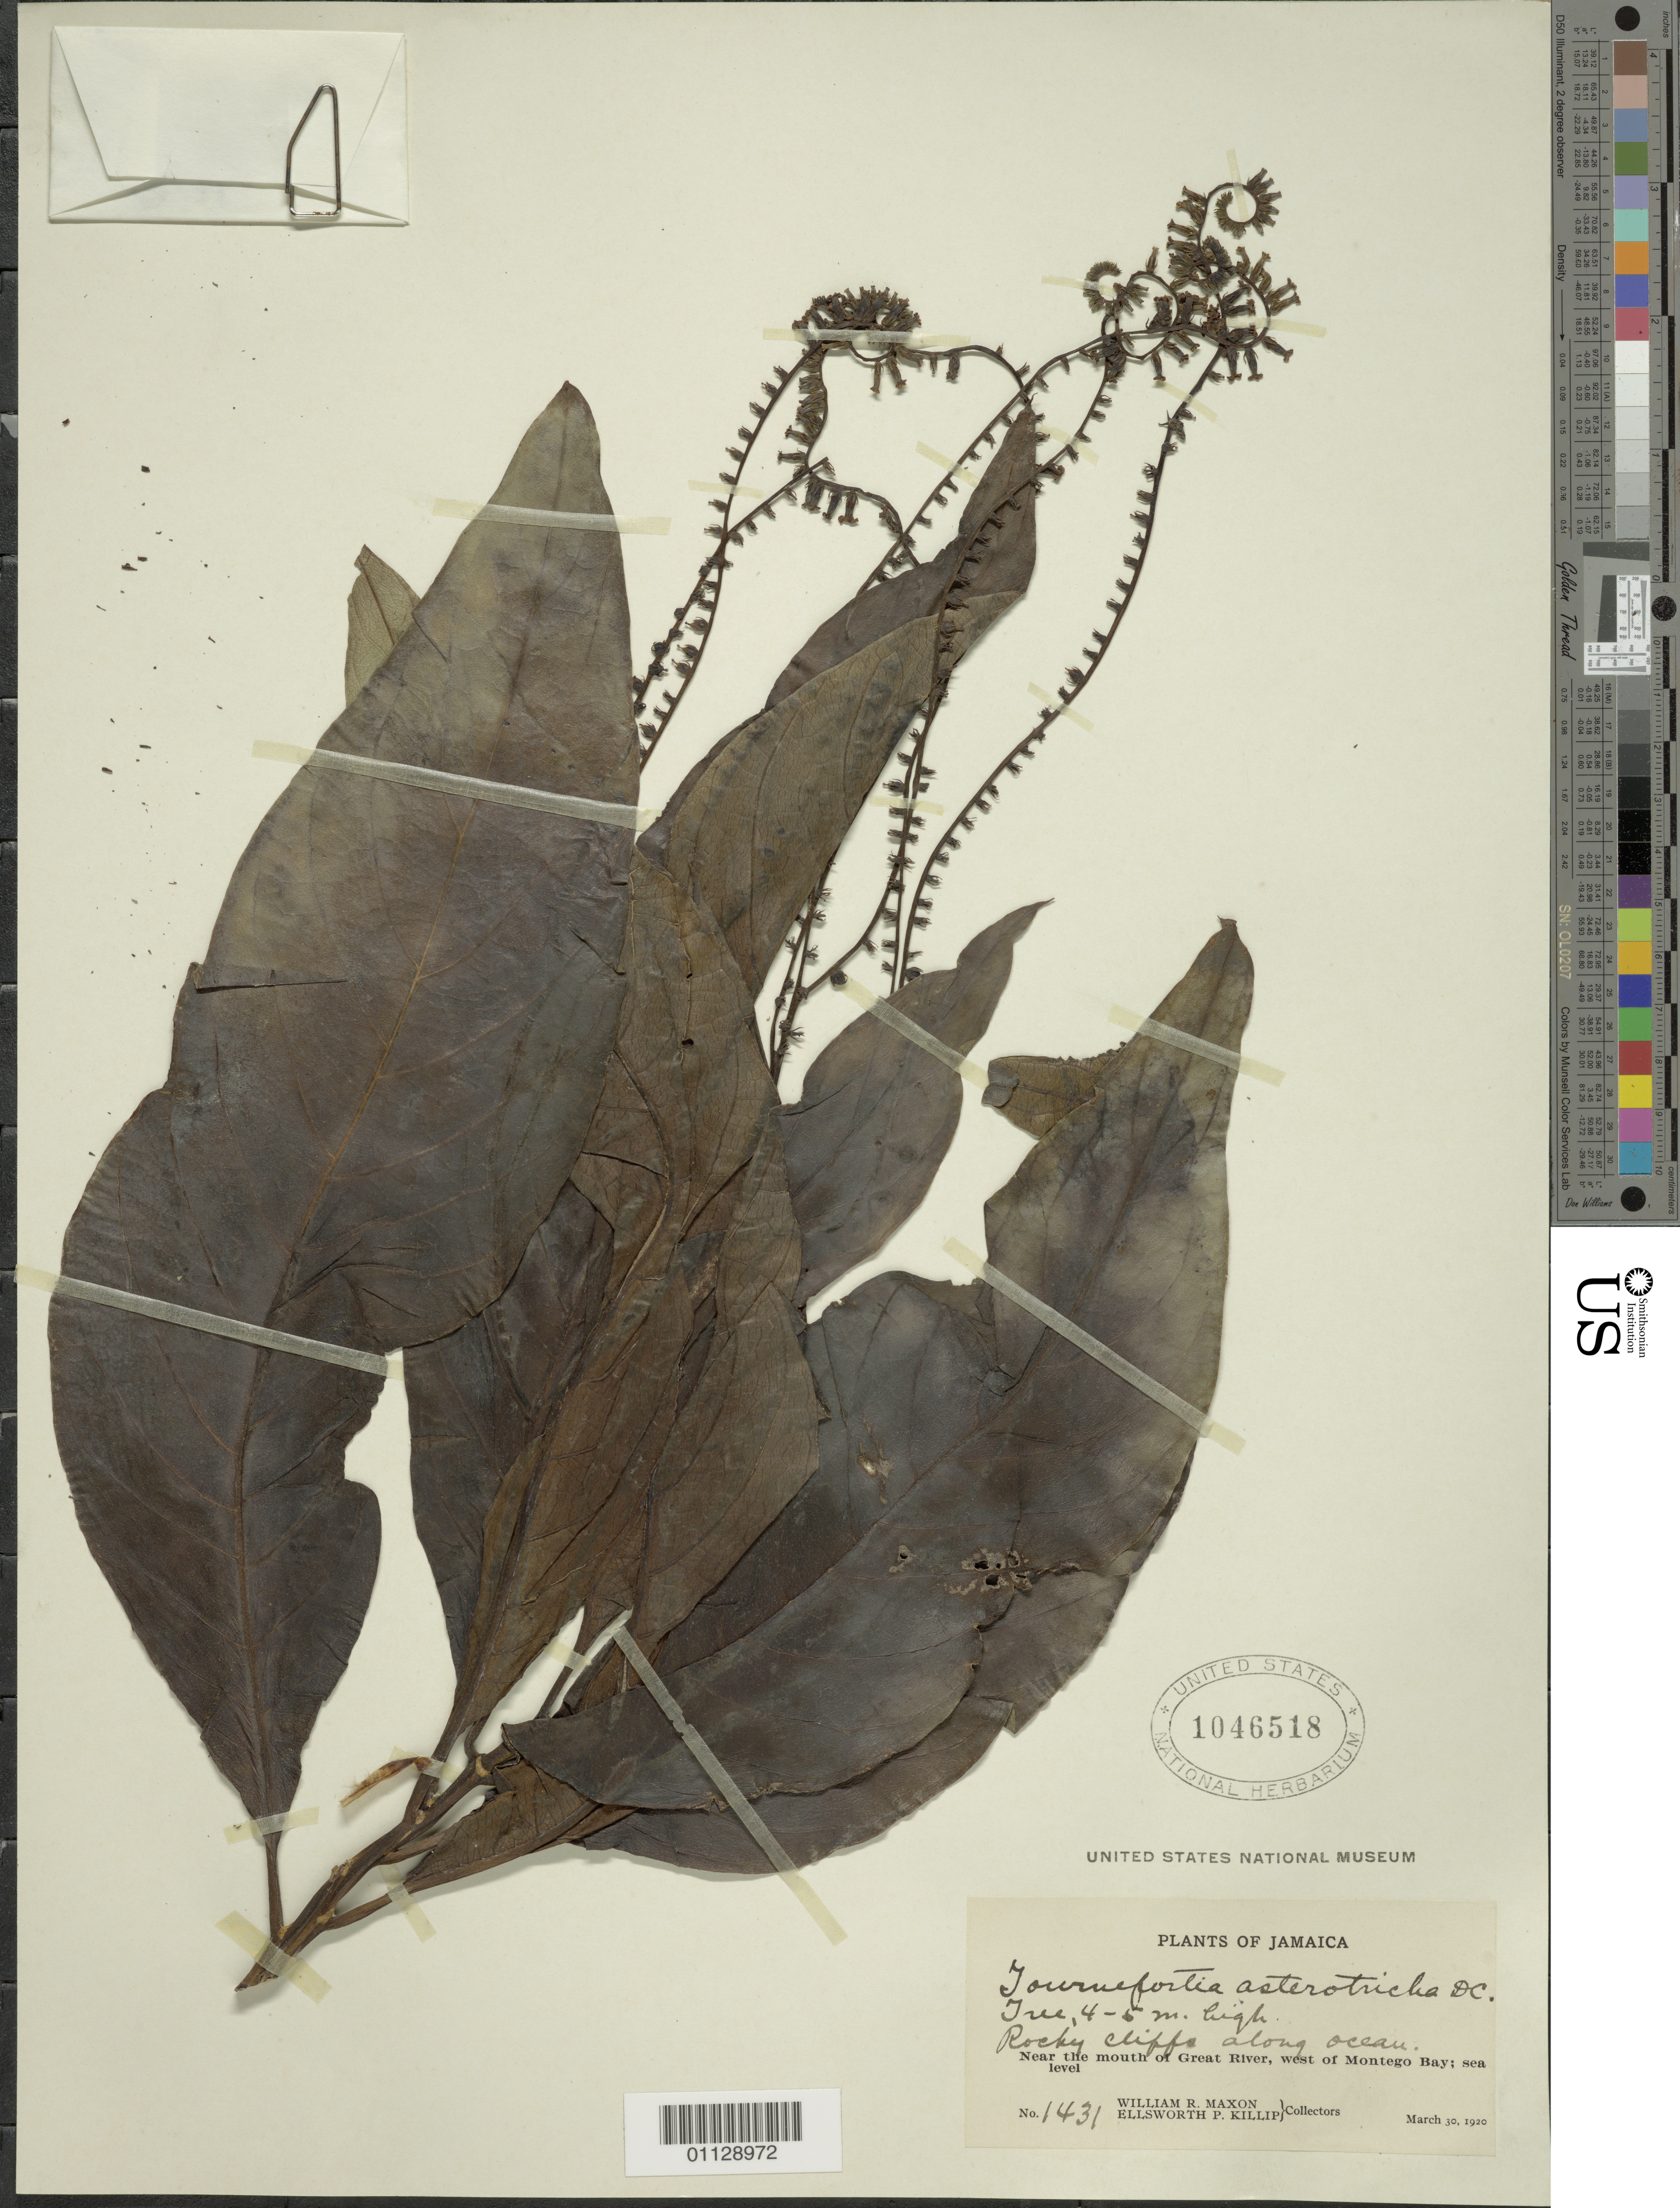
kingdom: Plantae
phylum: Tracheophyta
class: Magnoliopsida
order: Boraginales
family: Heliotropiaceae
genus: Tournefortia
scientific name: Tournefortia astrotricha var. astrotricha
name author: A. DC.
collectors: W. R. Maxon & E. P. Killip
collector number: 1431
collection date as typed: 30 Mar 1920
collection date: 1920-03-30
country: Jamaica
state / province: Saint James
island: Jamaica I.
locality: Rocky cliff along ocean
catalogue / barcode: US 1046518